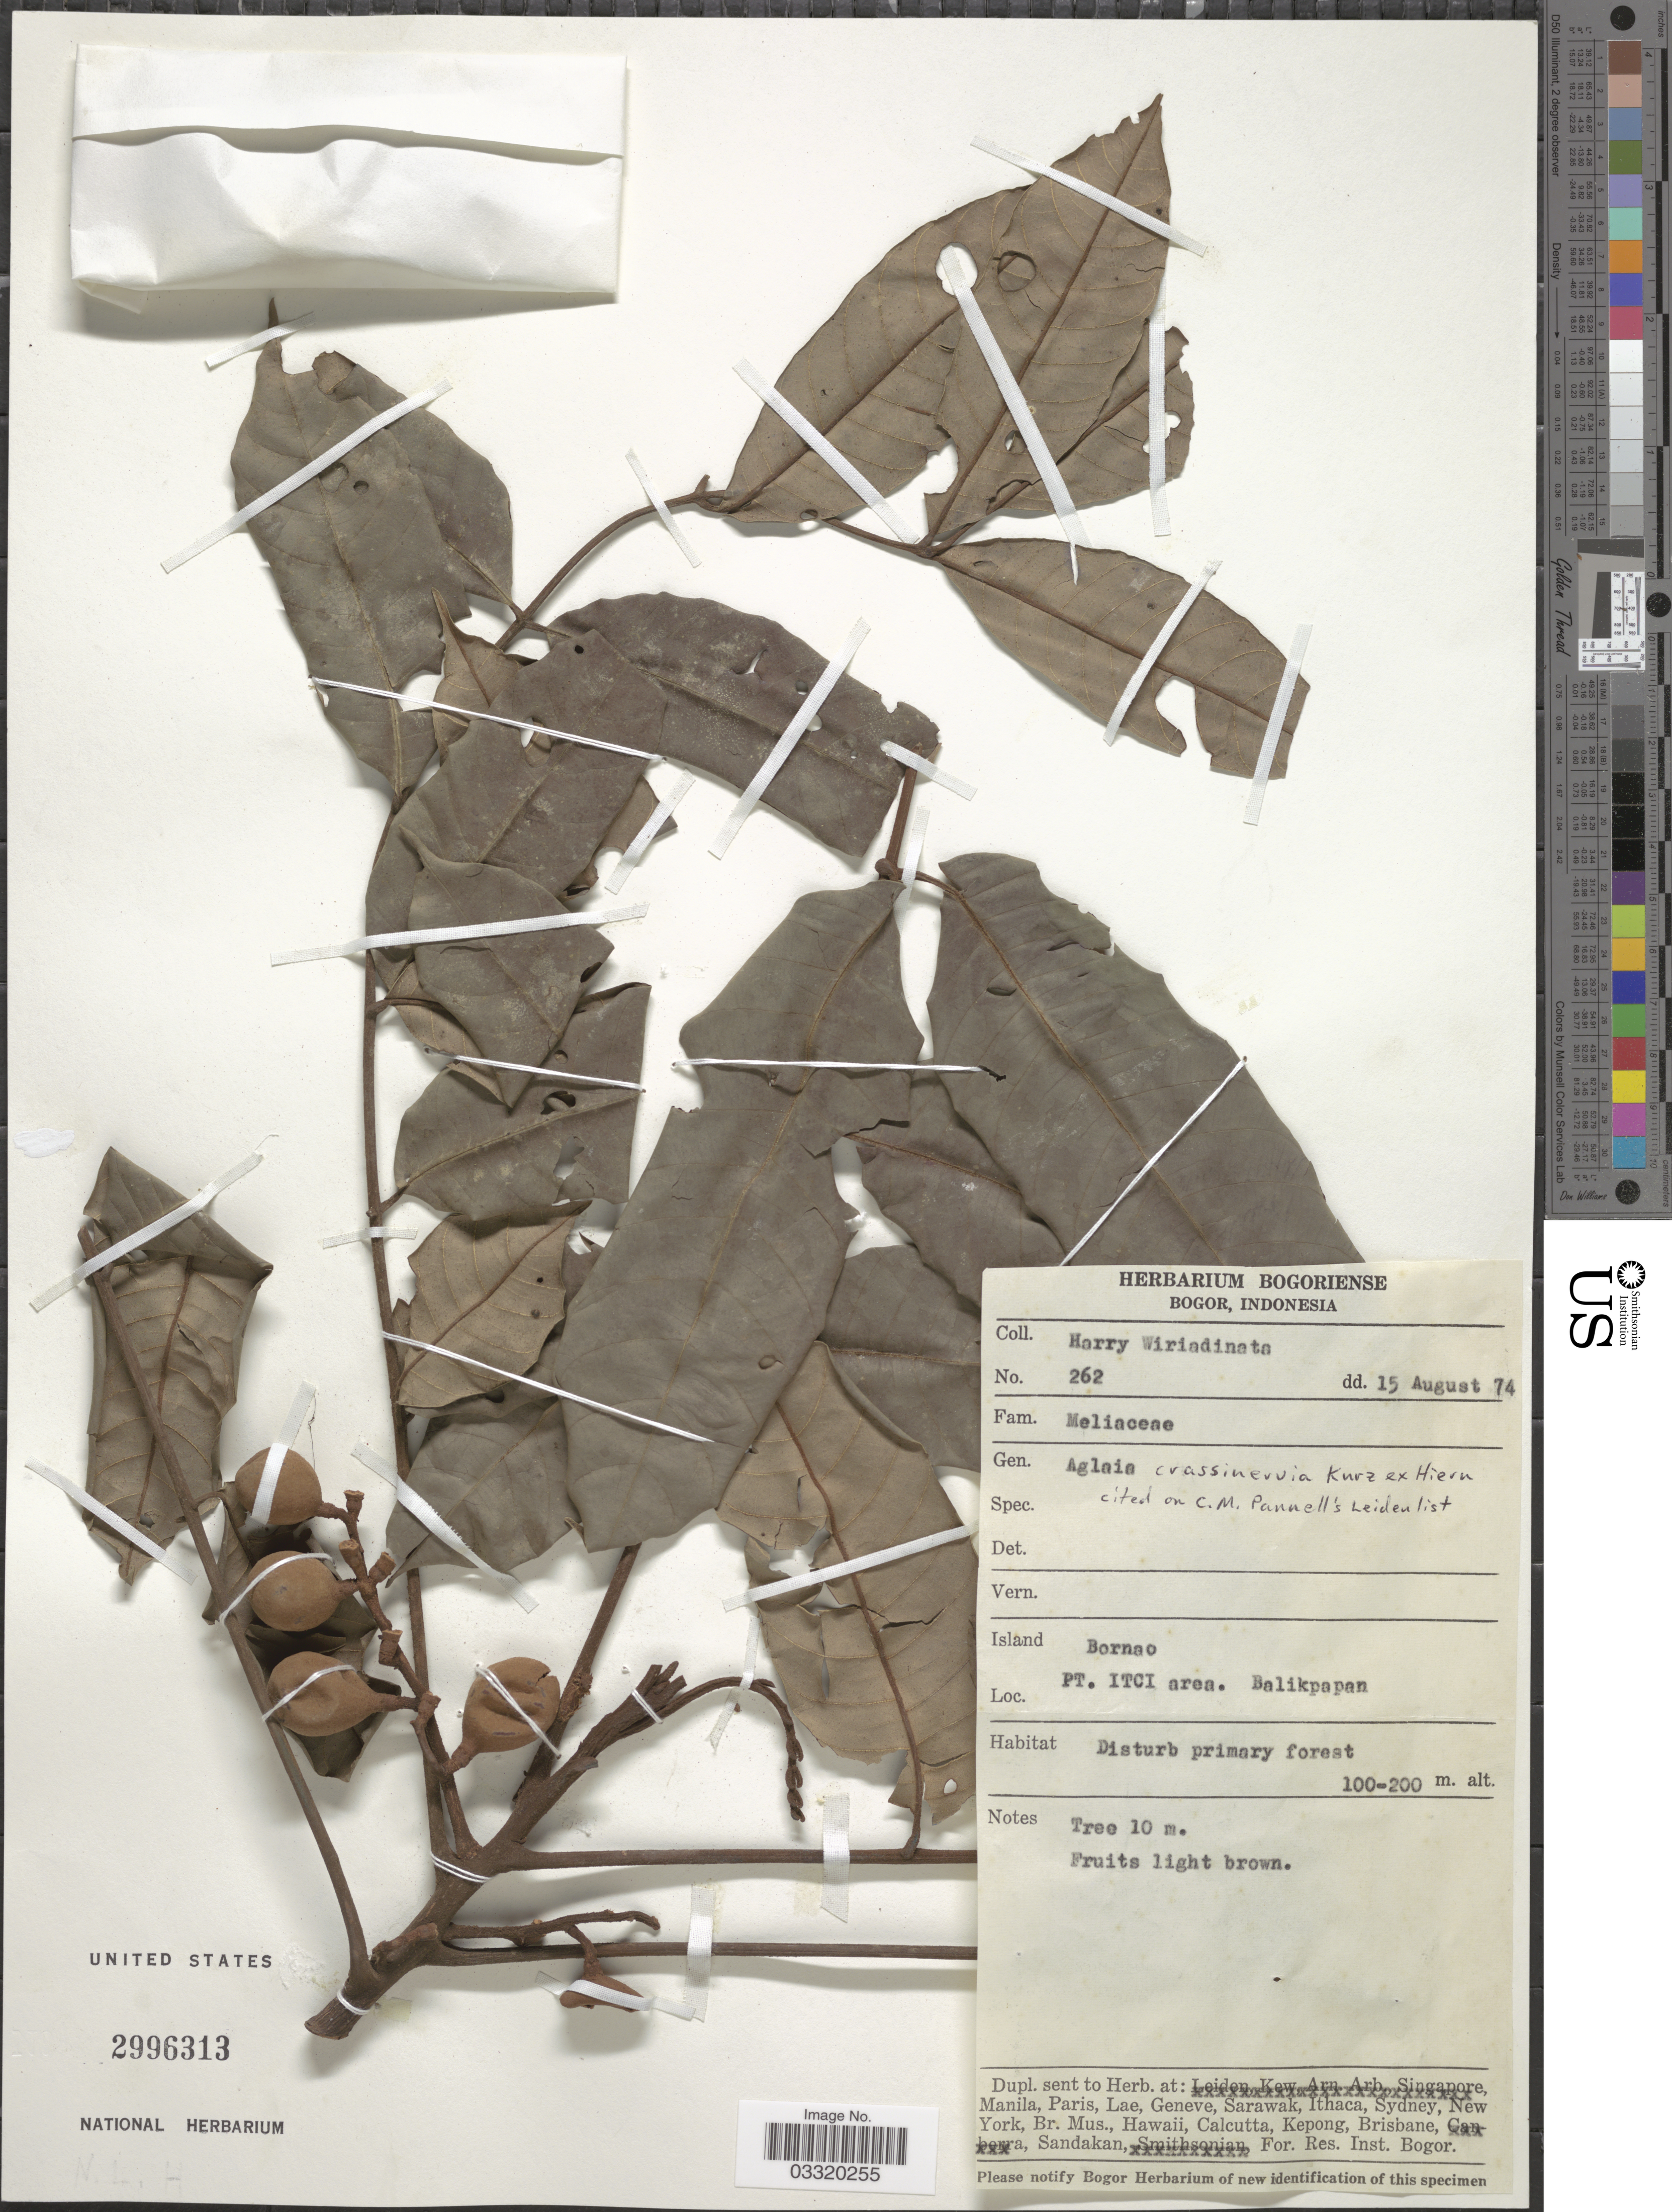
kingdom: Plantae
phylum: Tracheophyta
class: Magnoliopsida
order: Sapindales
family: Meliaceae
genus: Aglaia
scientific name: Aglaia crassinervia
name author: Kurz ex Hiern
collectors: H. Wiriadinata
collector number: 262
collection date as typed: Transcribed d/m/y: 15/8/74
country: Indonesia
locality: Island Borneo. PT. ITCI area. Balikpapan.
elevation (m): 100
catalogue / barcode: US 2996313